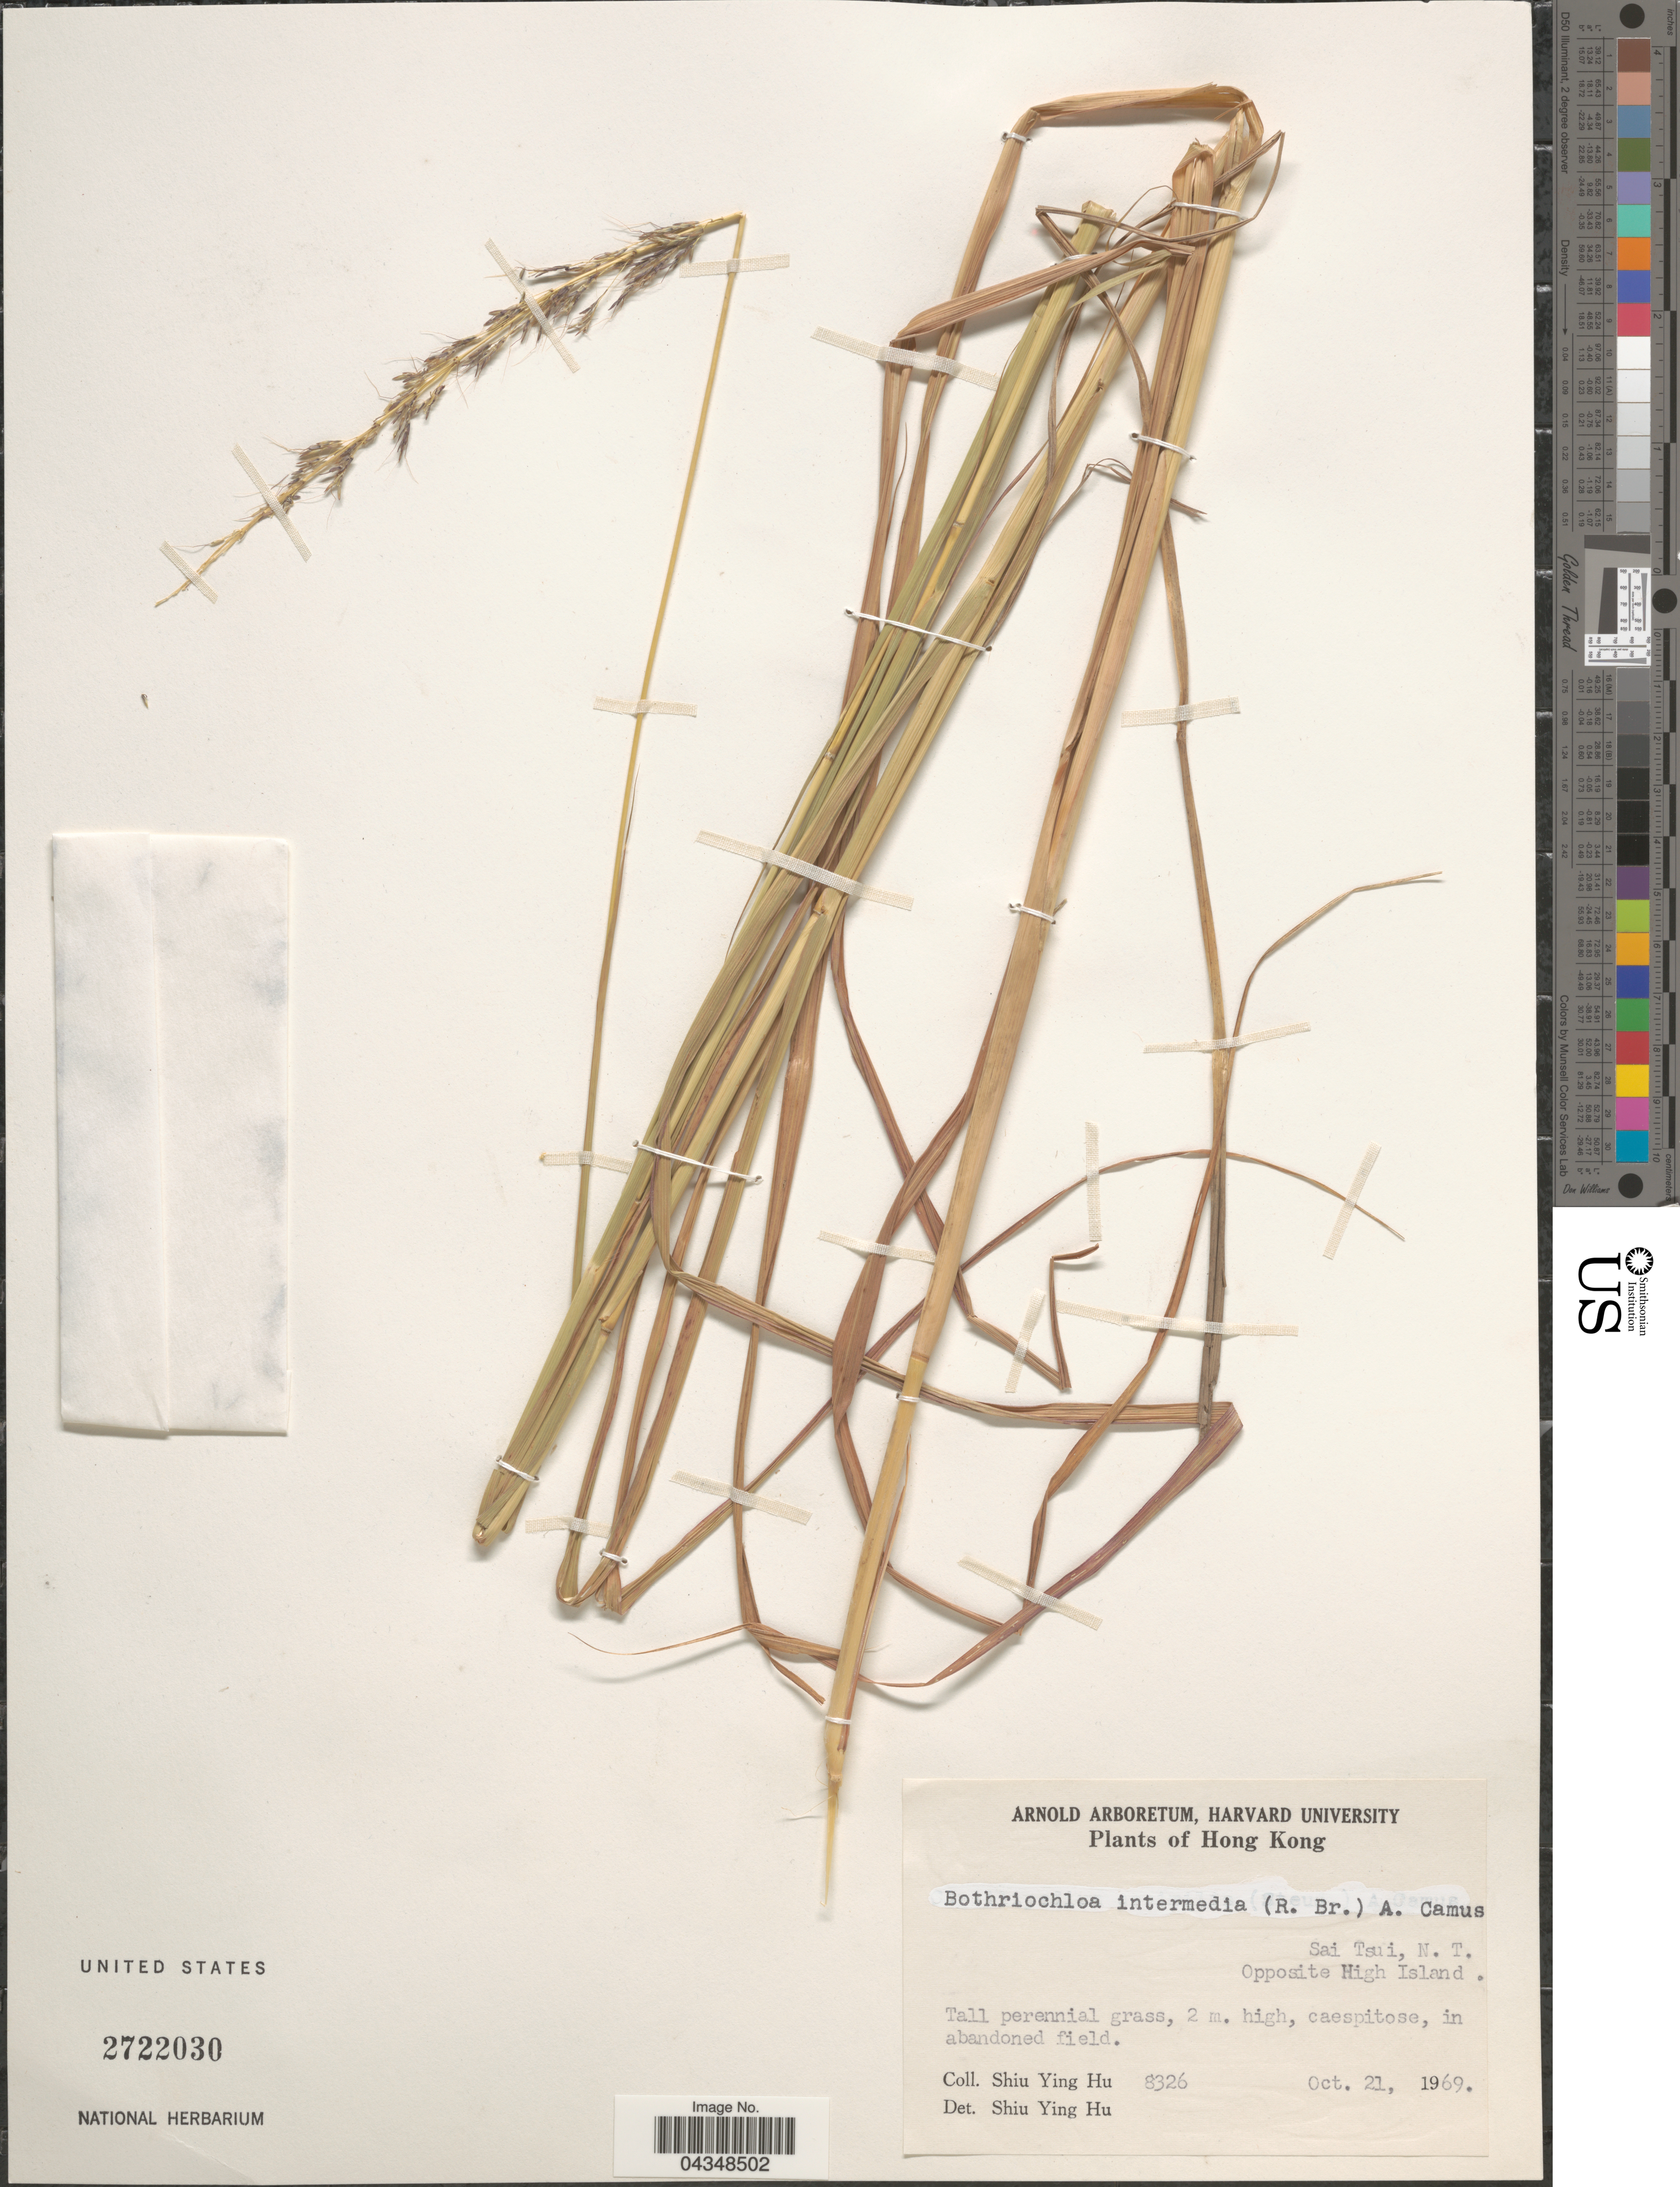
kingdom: Plantae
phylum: Tracheophyta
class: Liliopsida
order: Poales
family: Poaceae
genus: Bothriochloa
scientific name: Bothriochloa bladhii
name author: (Retz.) S.T. Blake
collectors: S. Y. Hu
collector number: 8326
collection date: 1969-10-21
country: China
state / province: Hong Kong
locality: Sai Tsui, N. T. Opposite High Island.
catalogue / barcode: US 2722030